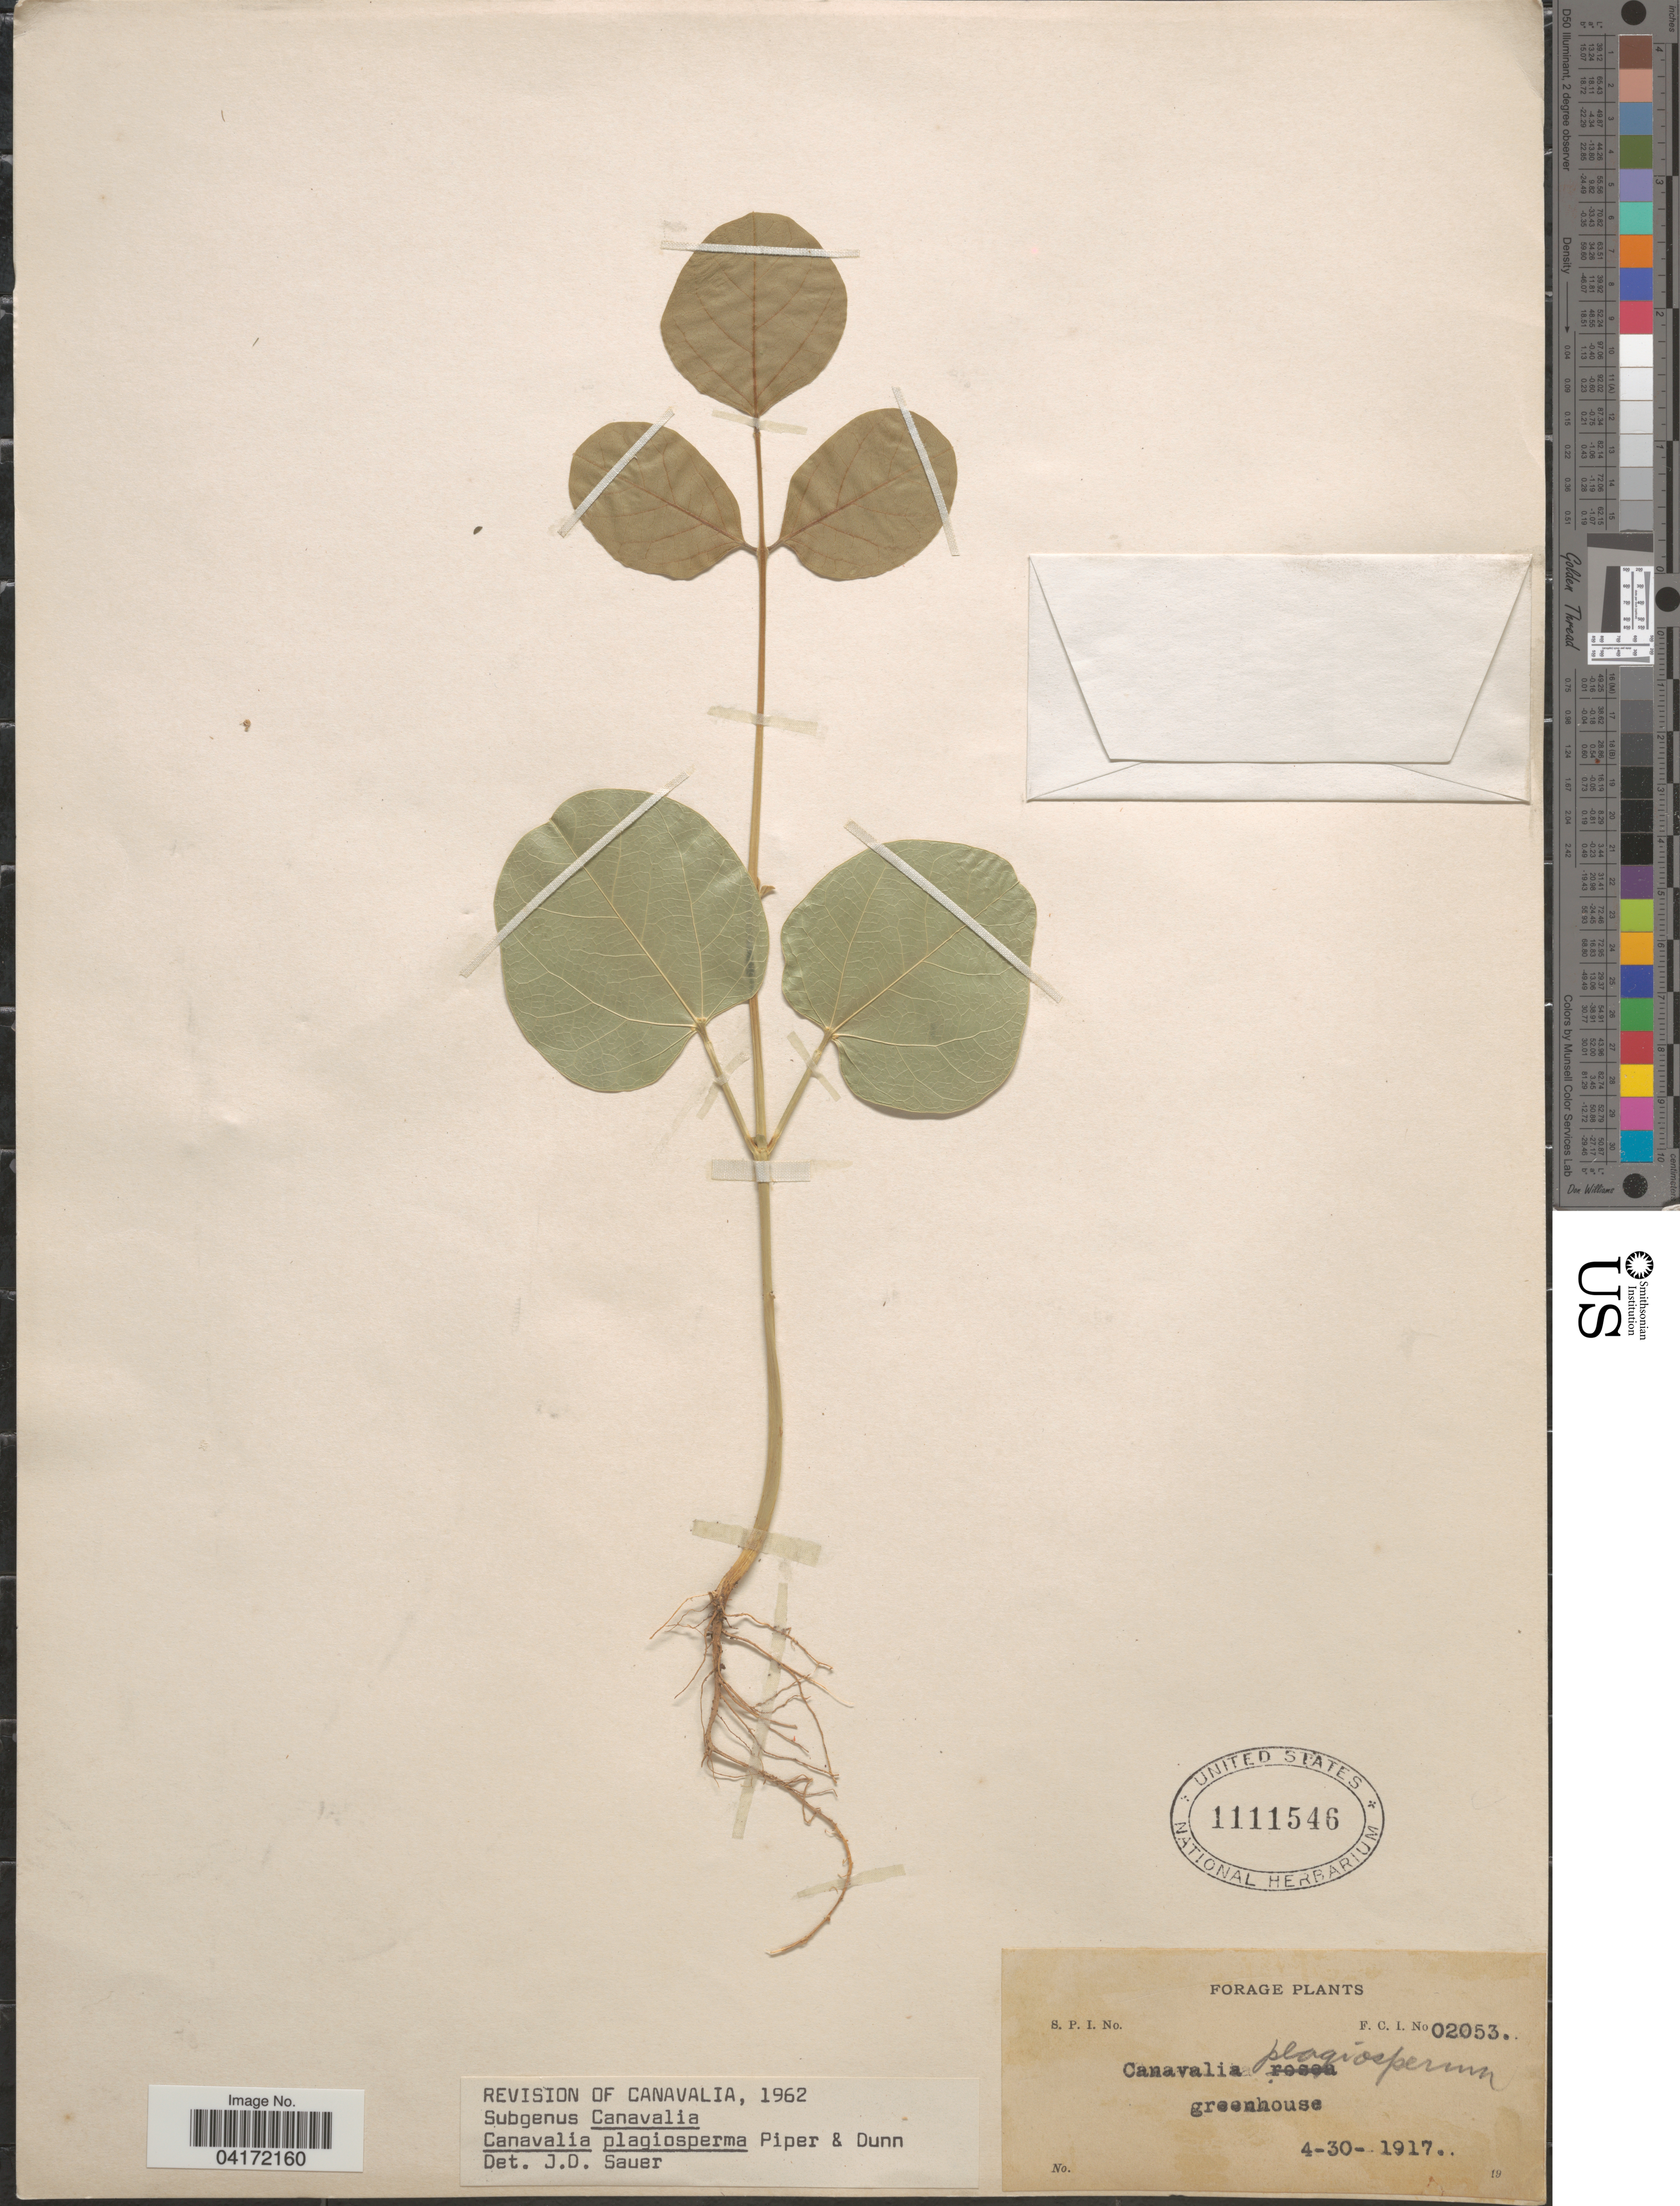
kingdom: Plantae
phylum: Tracheophyta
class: Magnoliopsida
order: Fabales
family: Fabaceae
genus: Canavalia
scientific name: Canavalia plagiosperma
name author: Piper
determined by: Sauer, J. D.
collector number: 02053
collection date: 1917-04-30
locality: Forage. Greenhouse.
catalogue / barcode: US 1111546